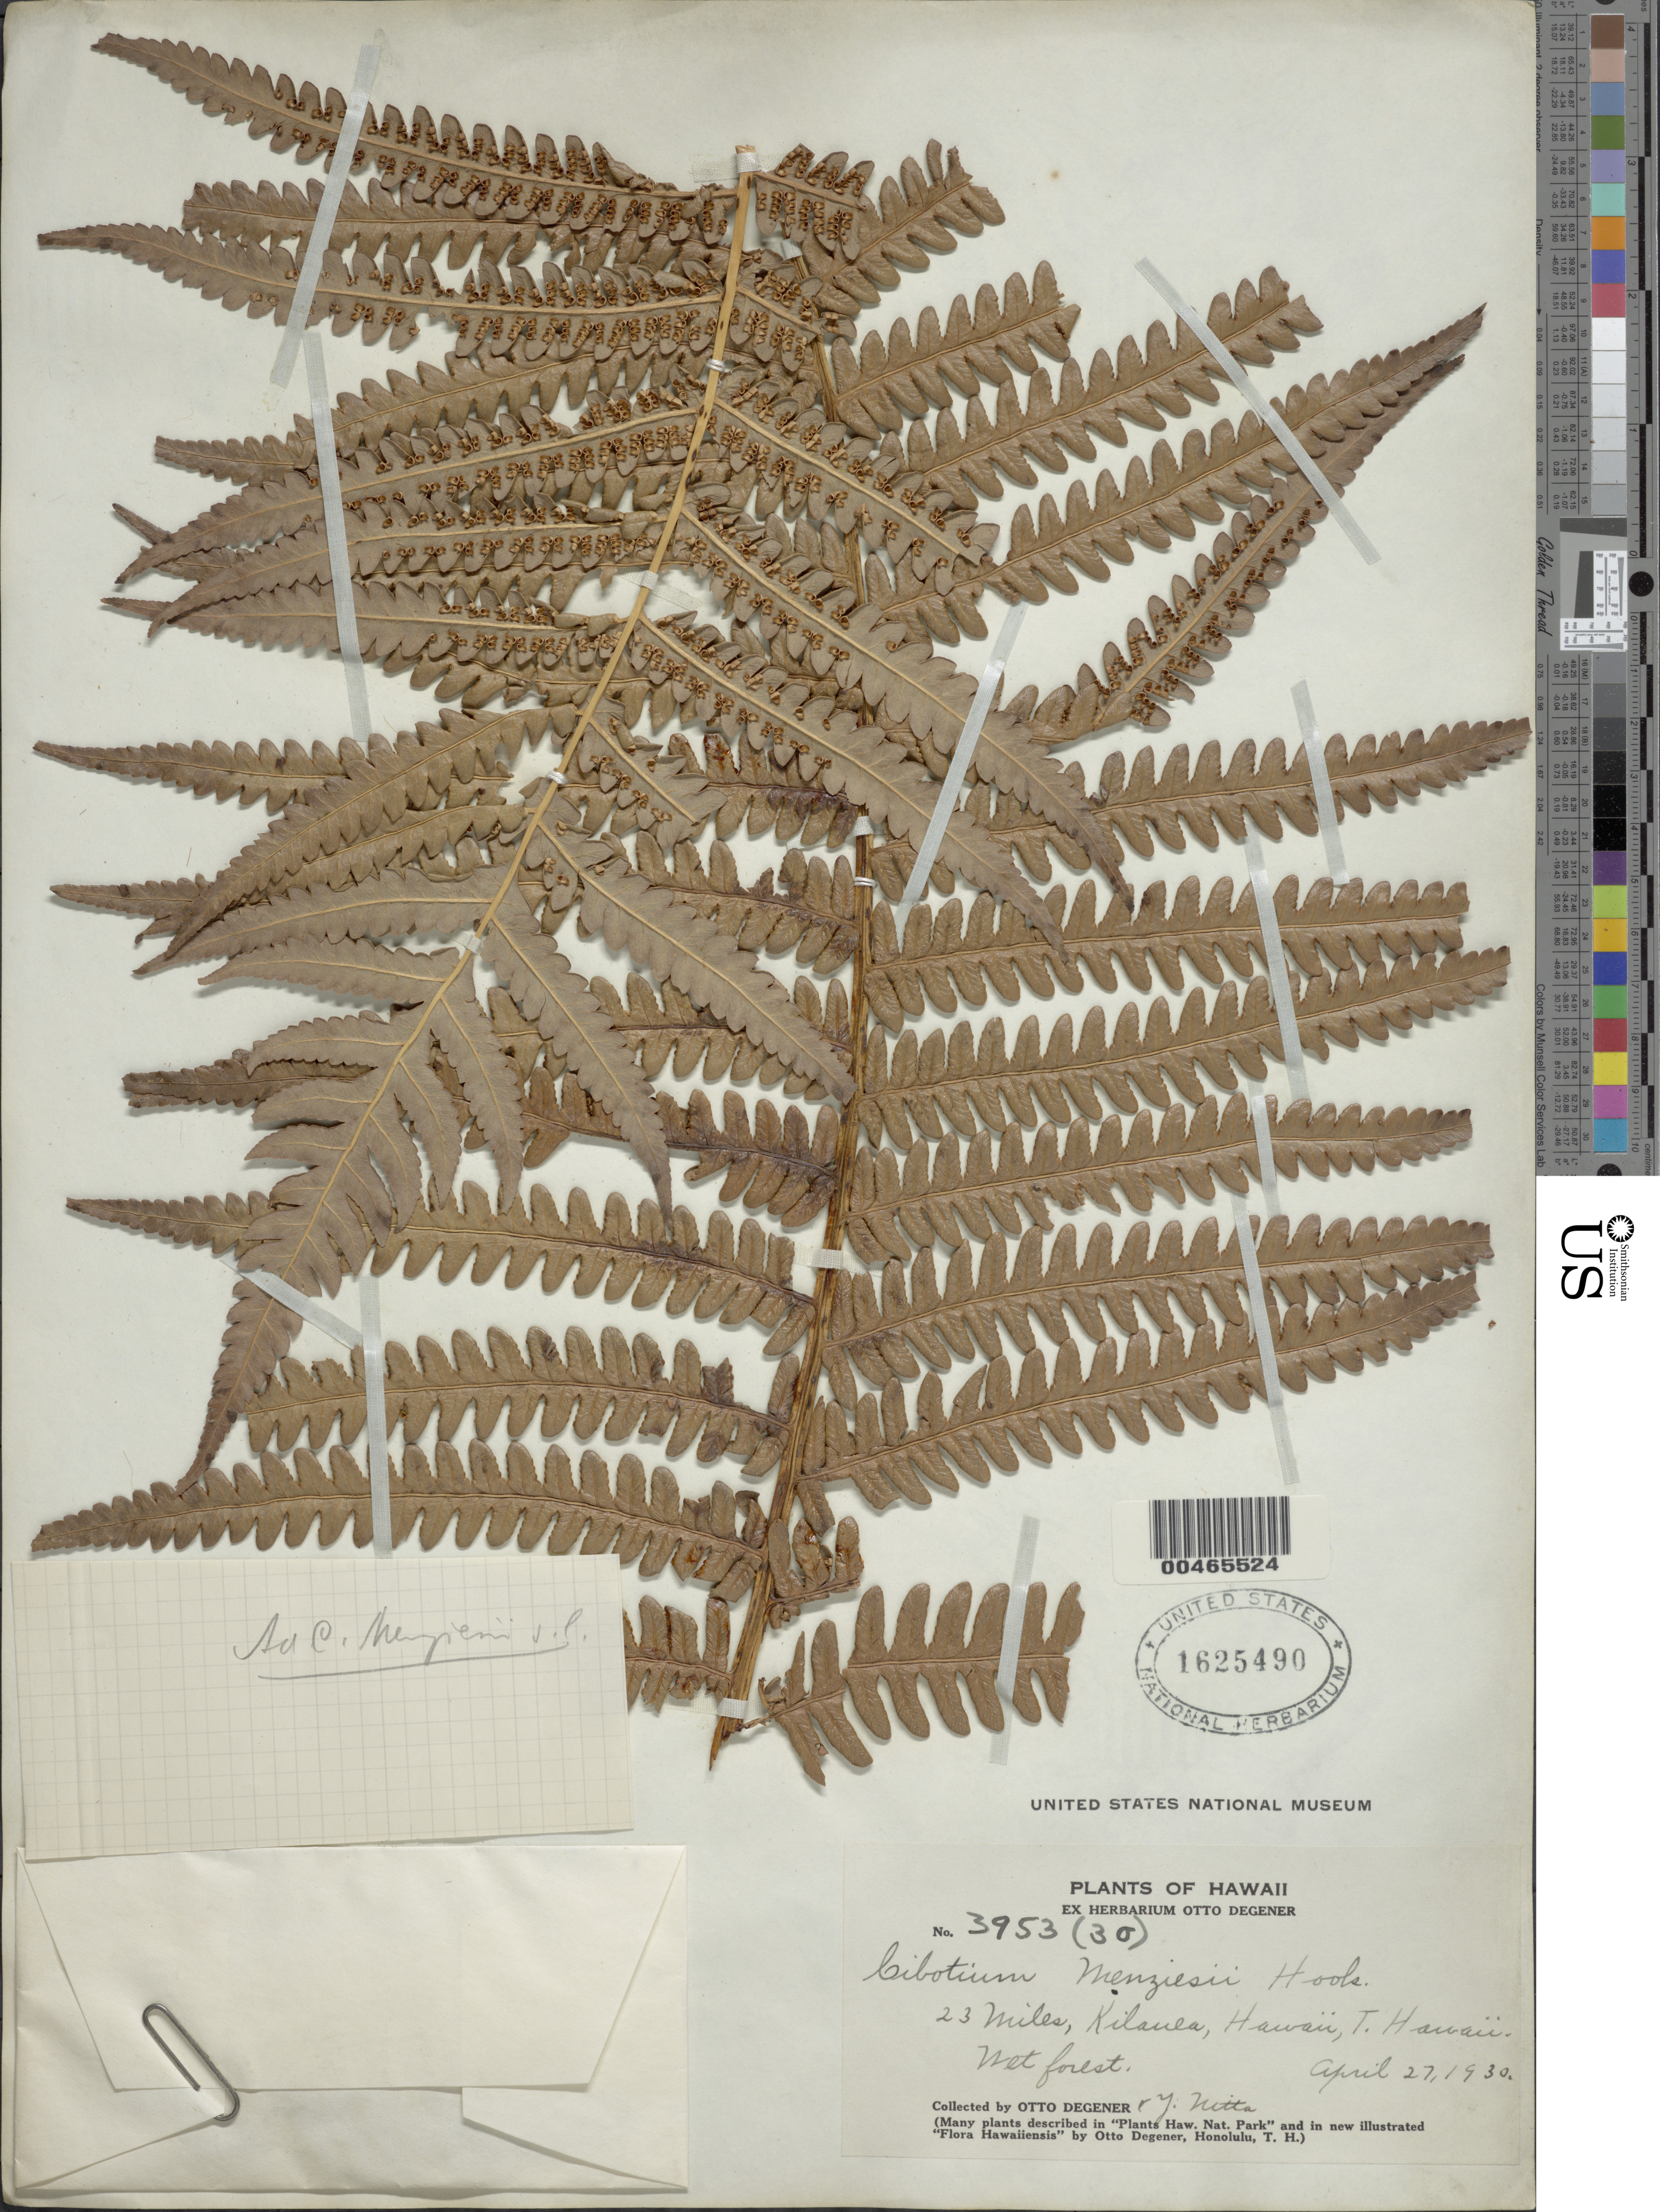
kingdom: Plantae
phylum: Tracheophyta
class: Polypodiopsida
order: Cyatheales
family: Cibotiaceae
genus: Cibotium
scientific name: Cibotium menziesii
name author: Hook.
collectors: O. Degener & Y. Nitta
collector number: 3953 (3o)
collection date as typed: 27 Apr 1930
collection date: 1930-04-27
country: United States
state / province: Hawaii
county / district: Hawaii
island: Hawaii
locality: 23 Miles, Kilauea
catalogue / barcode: US 1625490